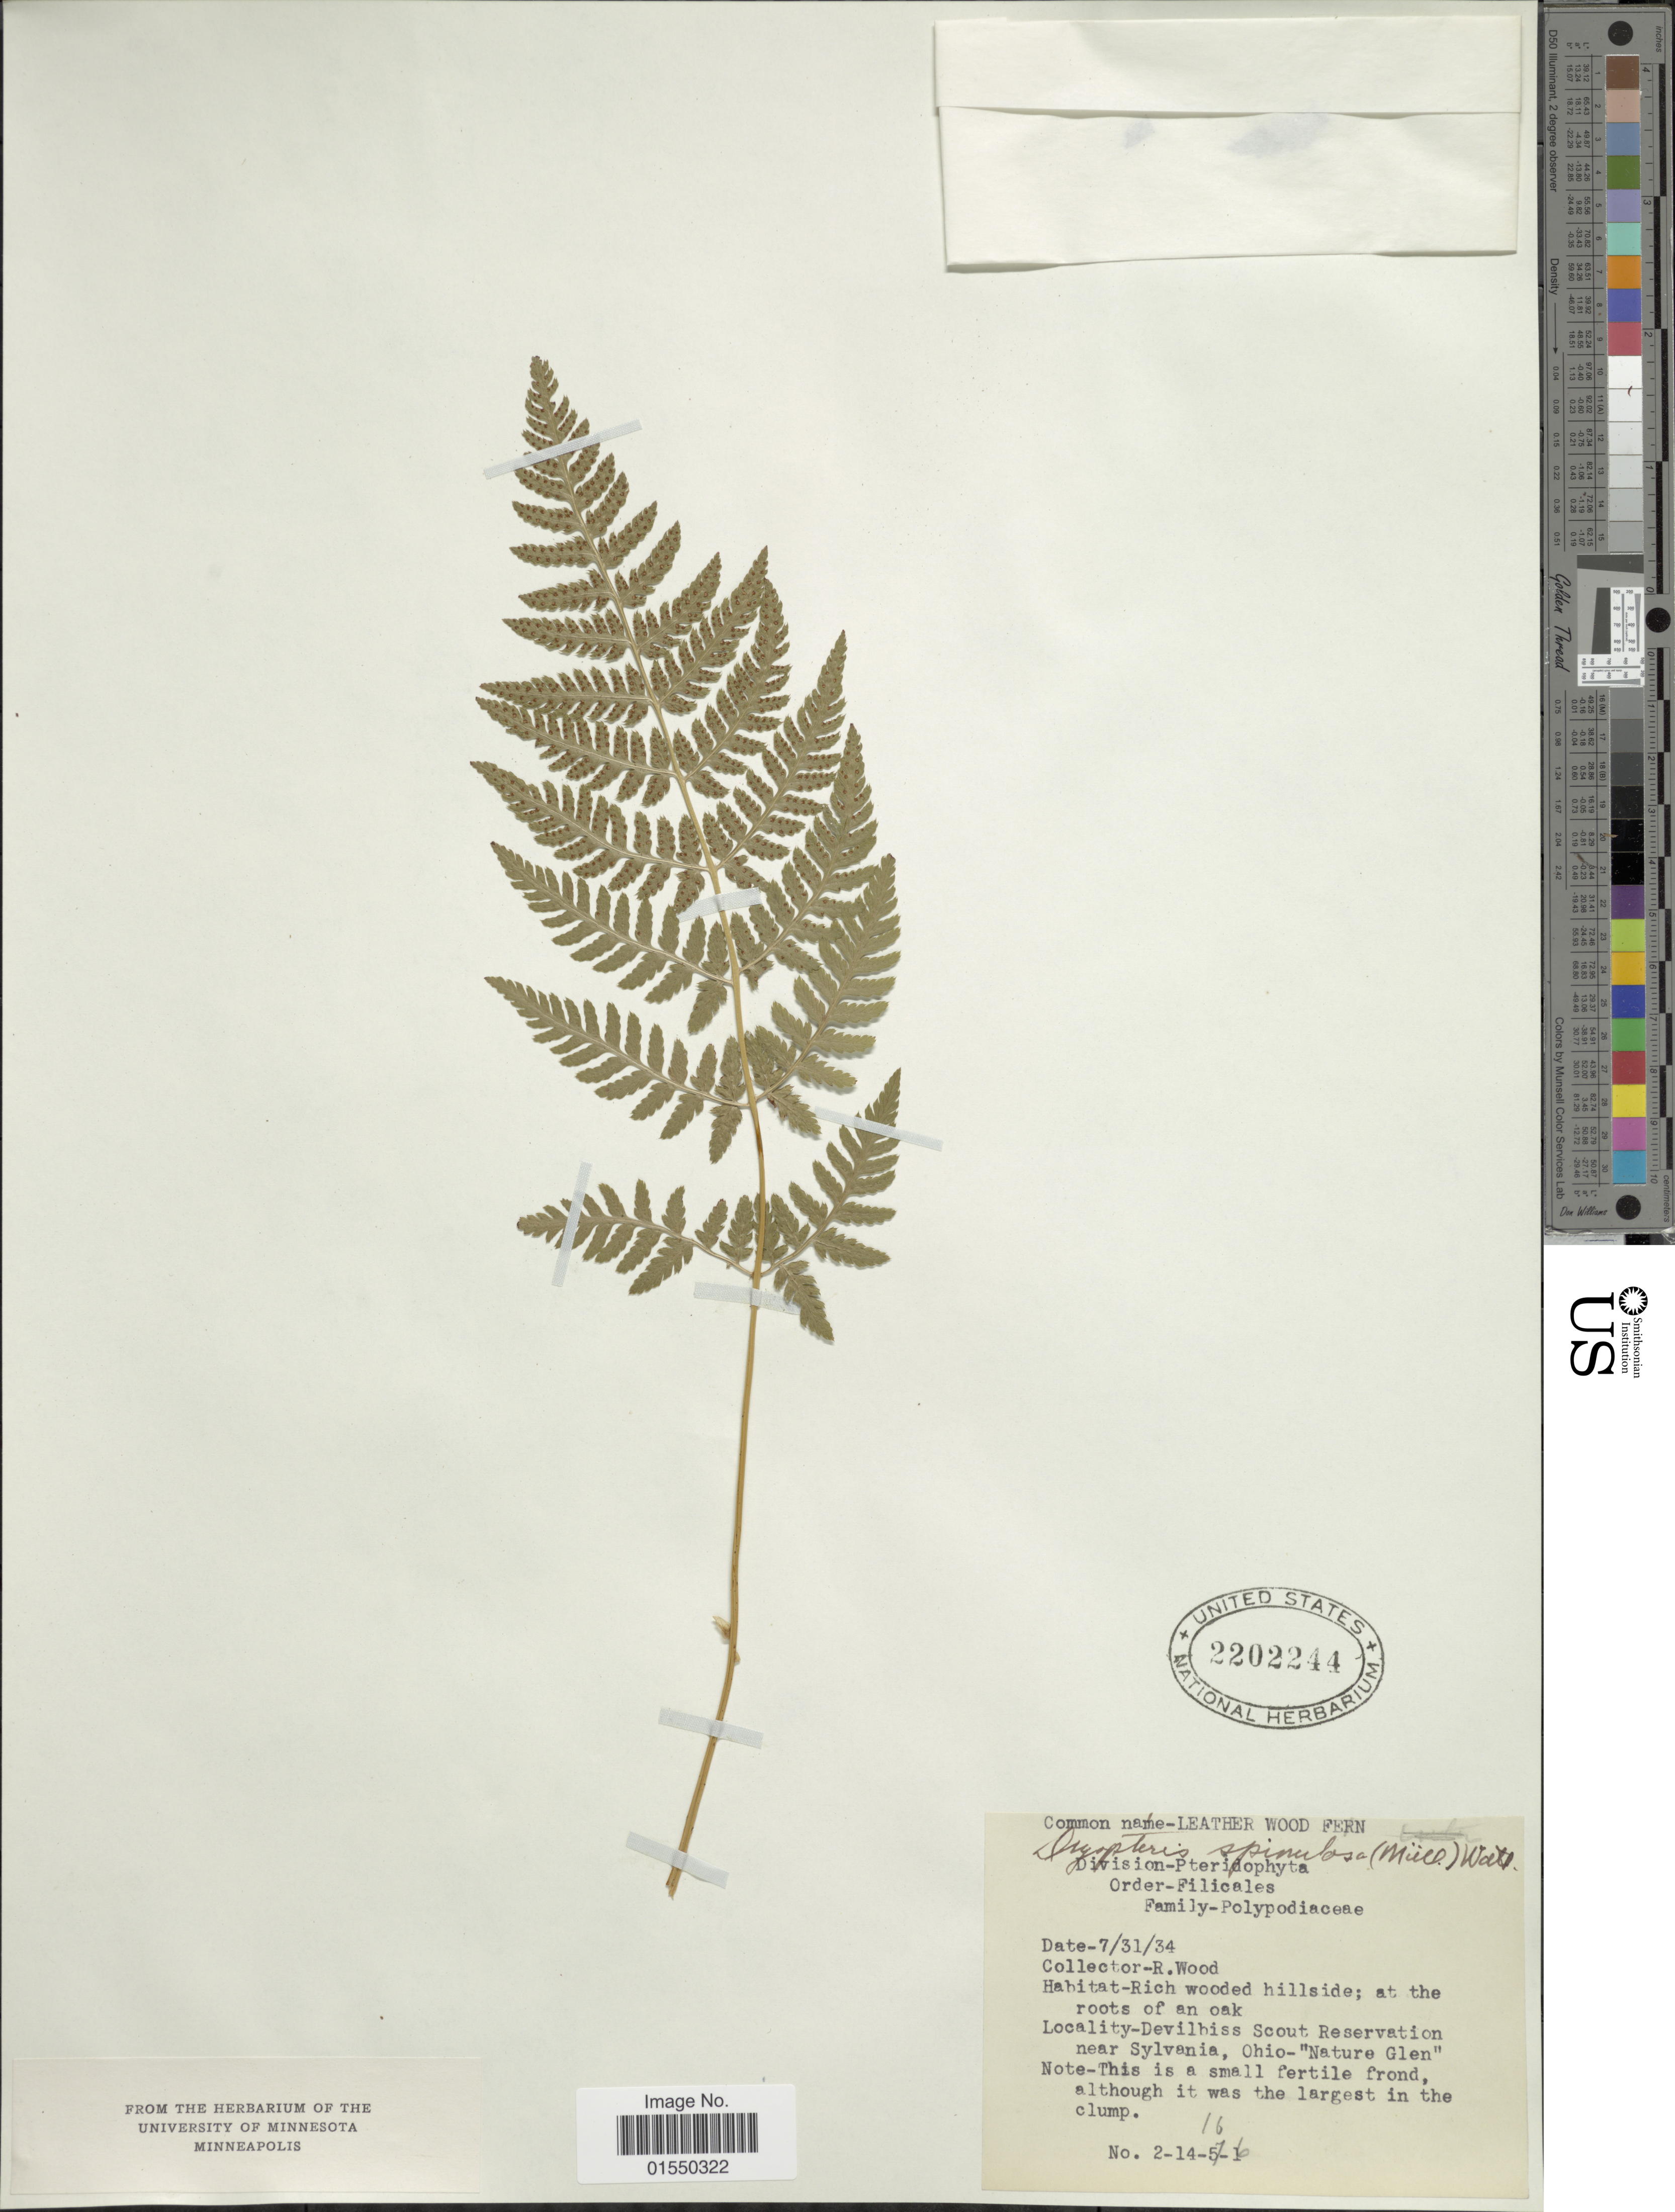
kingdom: Plantae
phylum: Tracheophyta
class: Polypodiopsida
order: Polypodiales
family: Dryopteridaceae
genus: Dryopteris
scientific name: Dryopteris carthusiana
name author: (Villars) H.P. Fuchs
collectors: R. Wood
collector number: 2-14-16-6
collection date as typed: Transcribed d/m/y: 31/7/34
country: United States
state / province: Ohio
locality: Devilbiss Scout Reservation near Sylvania, Ohio, Nature Glen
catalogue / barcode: US 2202244